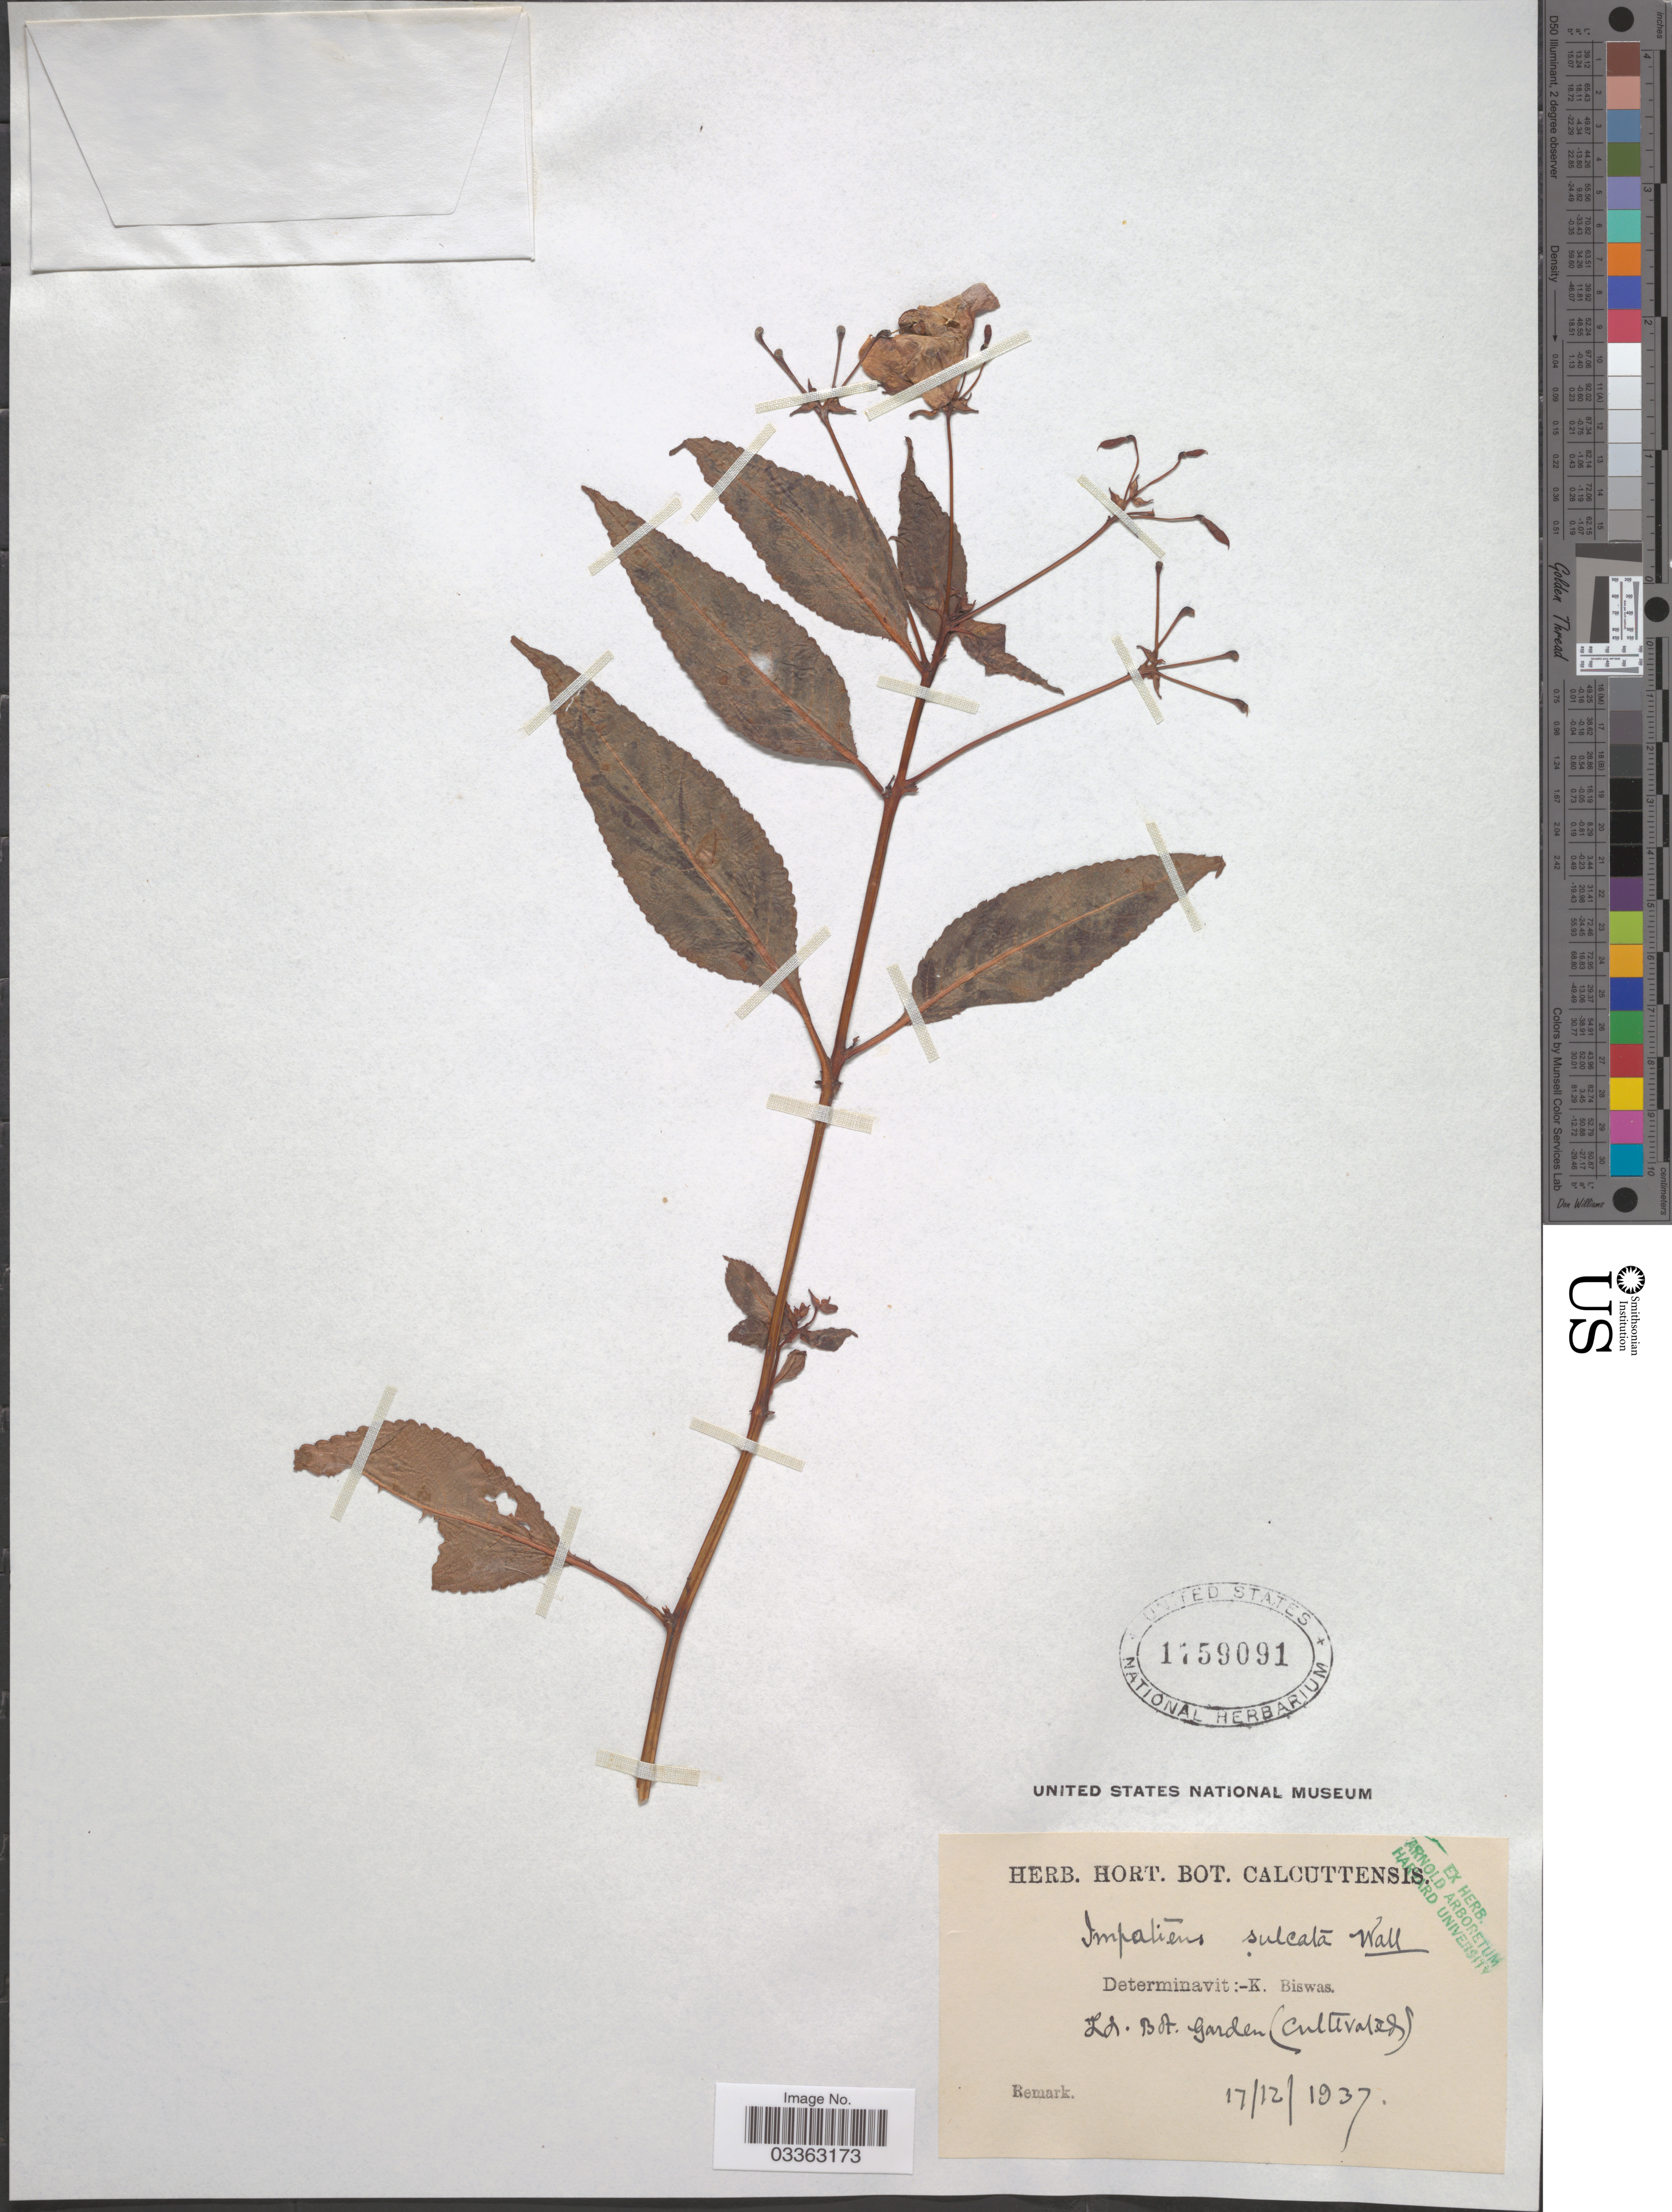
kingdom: Plantae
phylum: Tracheophyta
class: Magnoliopsida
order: Ericales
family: Balsaminaceae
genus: Impatiens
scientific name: Impatiens sulcata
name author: Wall.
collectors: ex Herb. Hort. Bot. Calcuttensis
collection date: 1937-12-17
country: India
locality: Ld. [interpreted] Bot. Garden.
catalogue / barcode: US 1759091